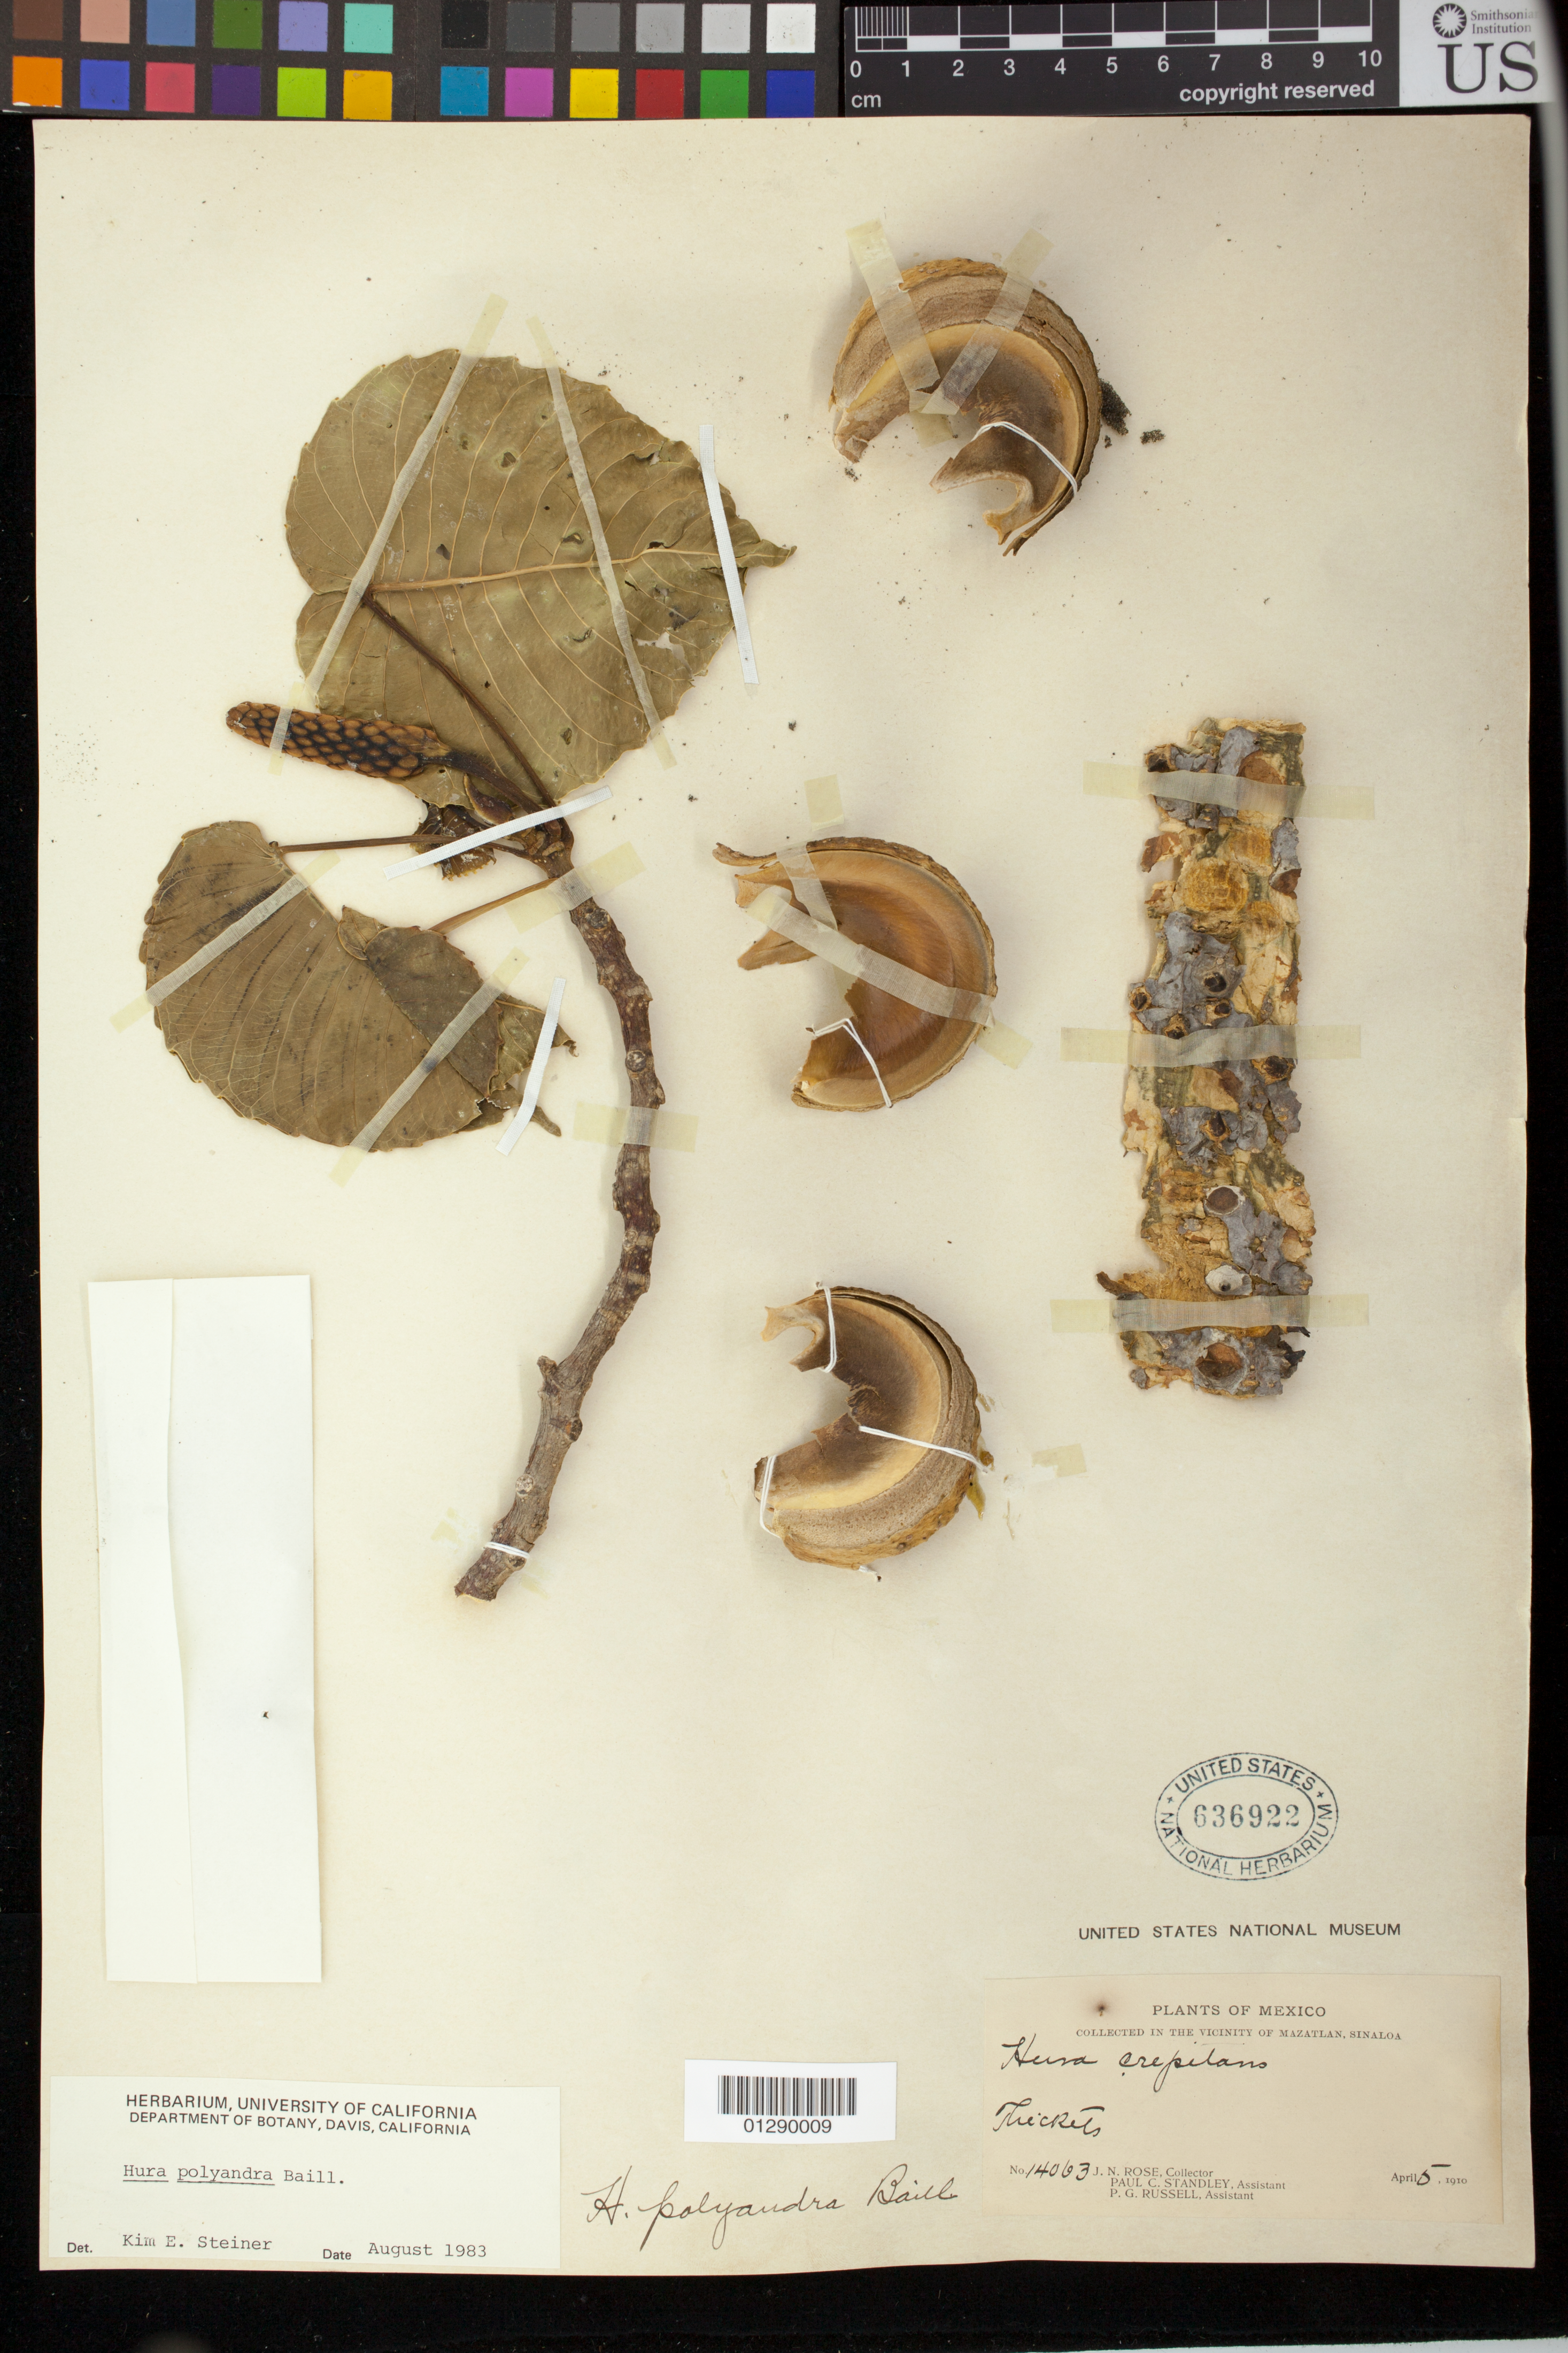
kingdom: Plantae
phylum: Tracheophyta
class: Magnoliopsida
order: Malpighiales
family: Euphorbiaceae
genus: Hura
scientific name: Hura polyandra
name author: Baill.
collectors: J. N. Rose, Standley, Paul Carpenter, Steyermark, Julian Alfred & P. G. Russell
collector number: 14063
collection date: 1910-04-05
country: United States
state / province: Maine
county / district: Sinaloa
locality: Vicinity of Mazatlan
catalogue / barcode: US 636922